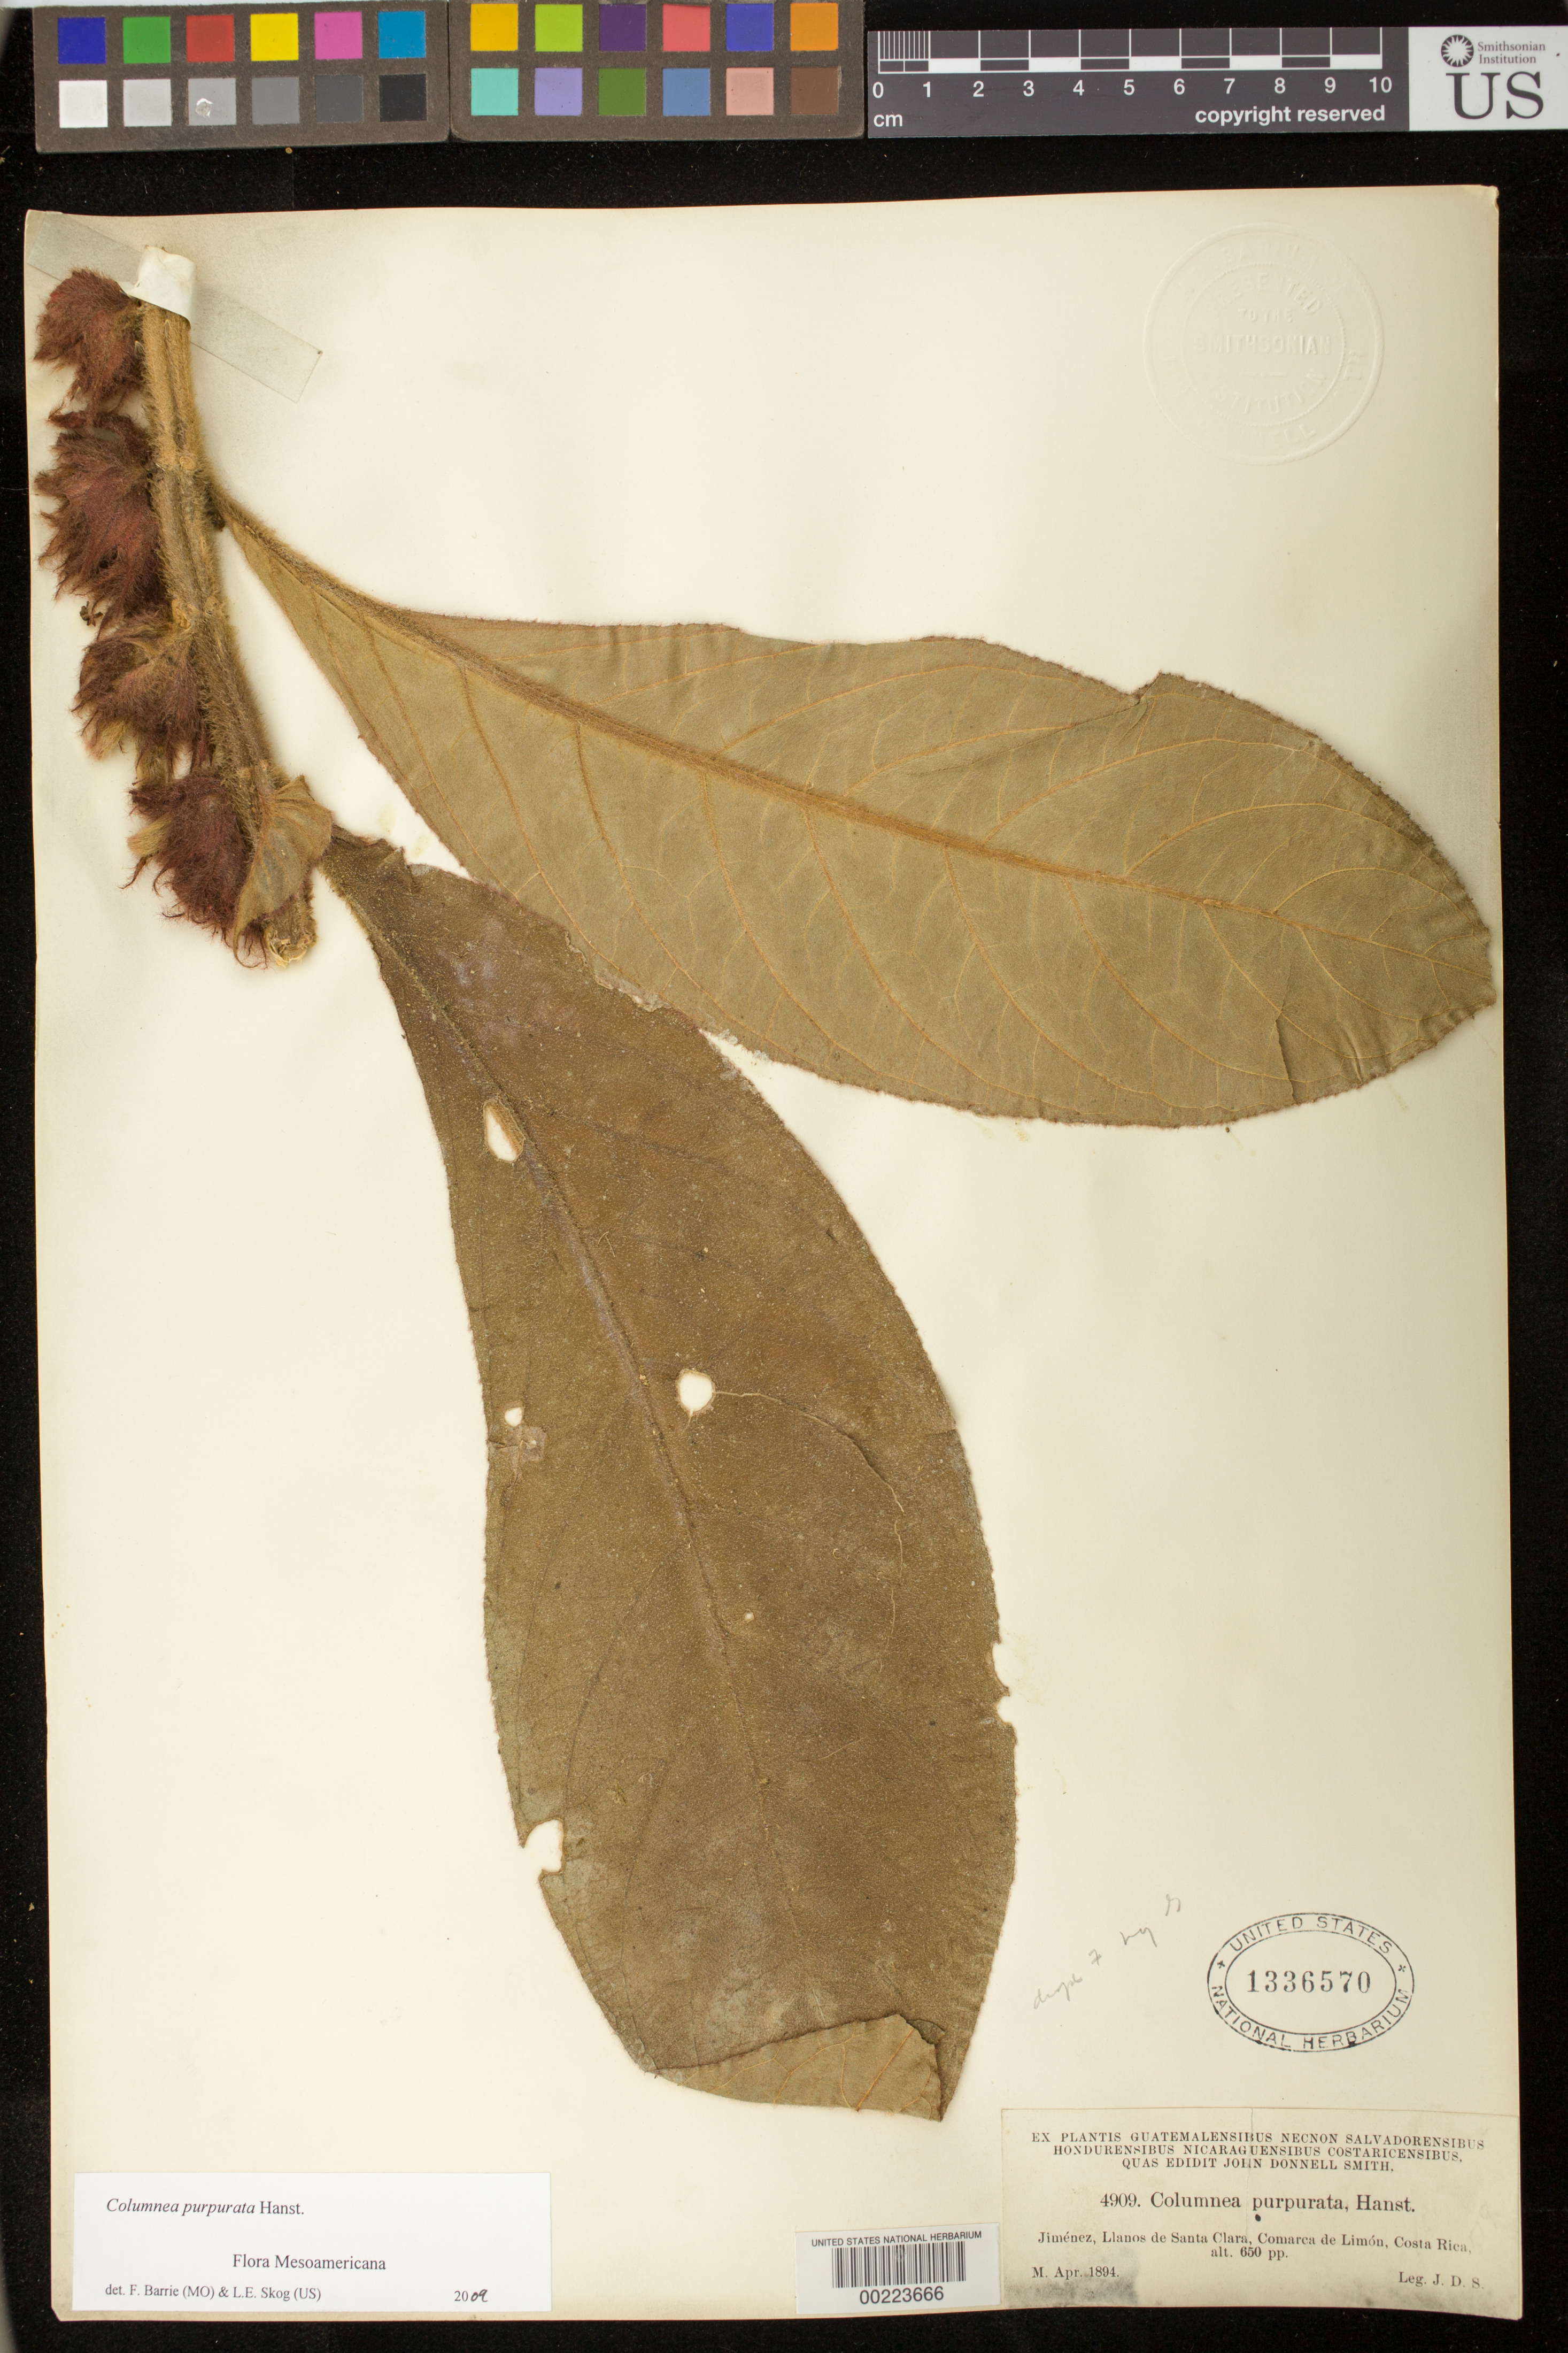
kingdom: Plantae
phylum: Tracheophyta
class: Magnoliopsida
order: Lamiales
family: Gesneriaceae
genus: Columnea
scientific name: Columnea purpurata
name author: Hanst.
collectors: J. Donnell Smith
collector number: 4909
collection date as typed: Apr 1894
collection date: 1894-04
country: Costa Rica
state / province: Limón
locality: Jimenez, Llanos de Santa Clara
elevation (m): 650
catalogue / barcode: US 1336570